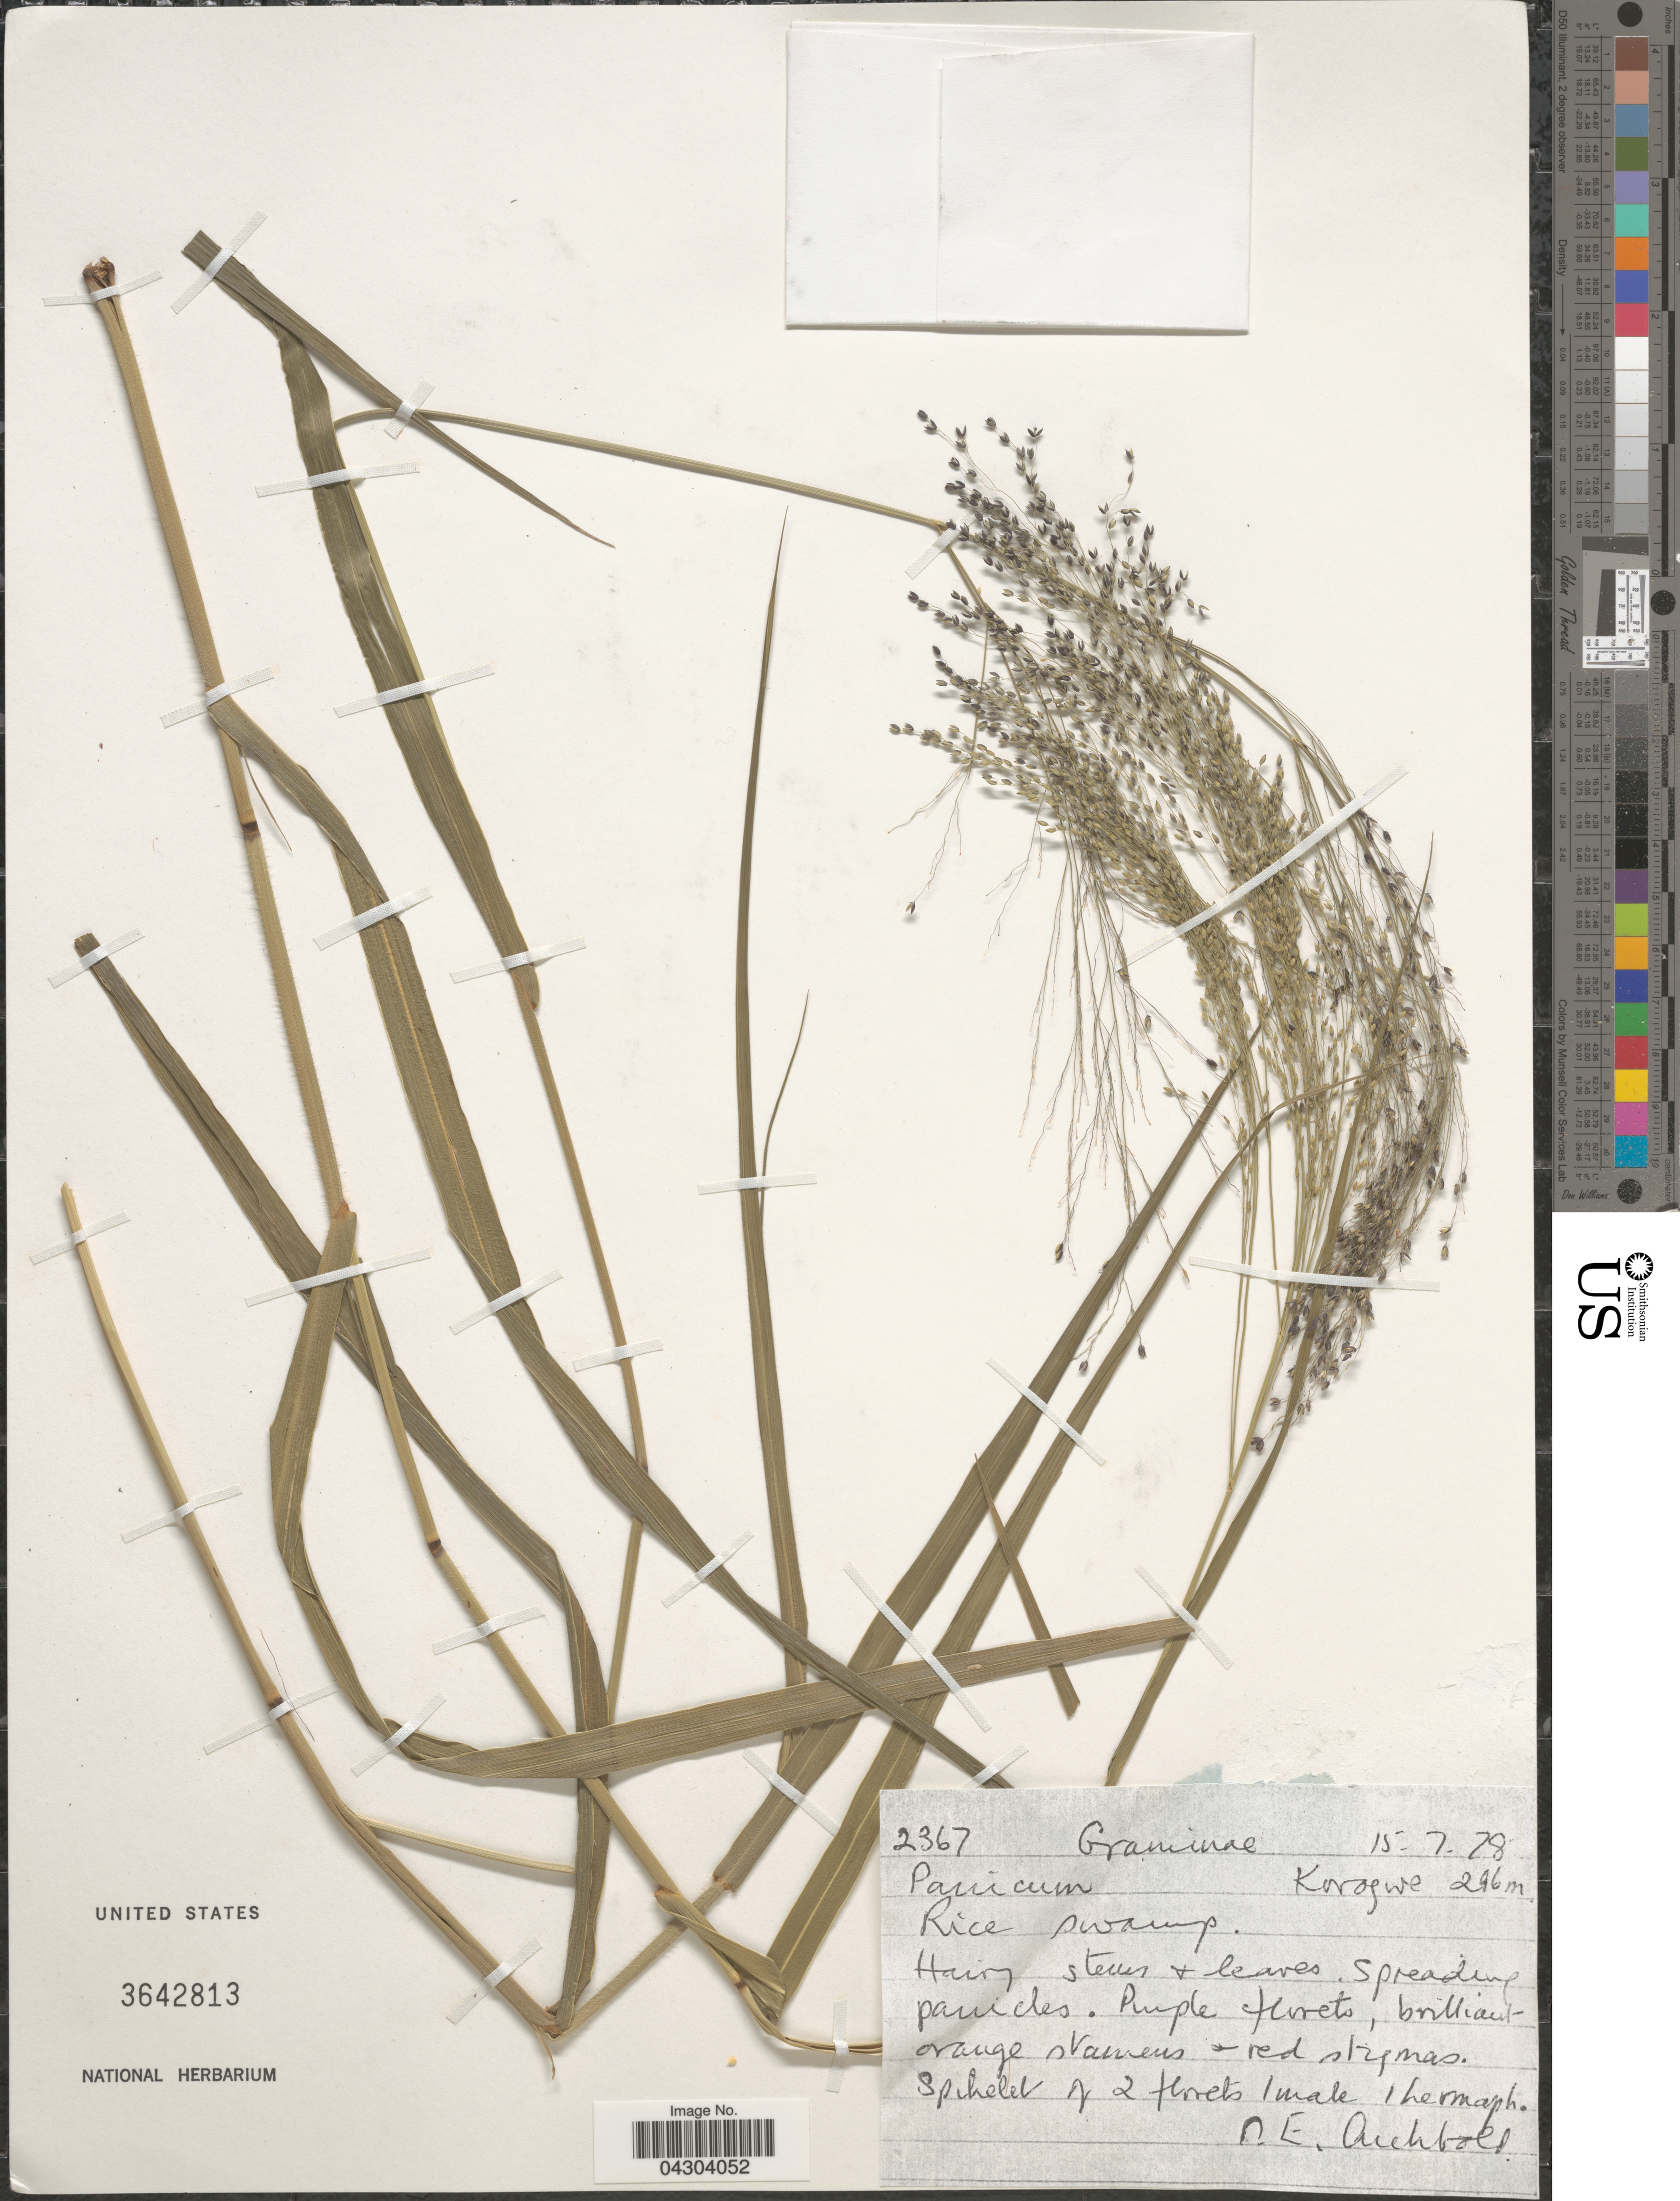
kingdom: Plantae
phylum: Tracheophyta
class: Liliopsida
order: Poales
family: Poaceae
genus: Panicum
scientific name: Panicum sp.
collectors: M. Archbold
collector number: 2367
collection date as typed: Transcribed d/m/y: 15/7/78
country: Tanzania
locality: Korogwe.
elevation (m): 296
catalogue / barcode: US 3642813